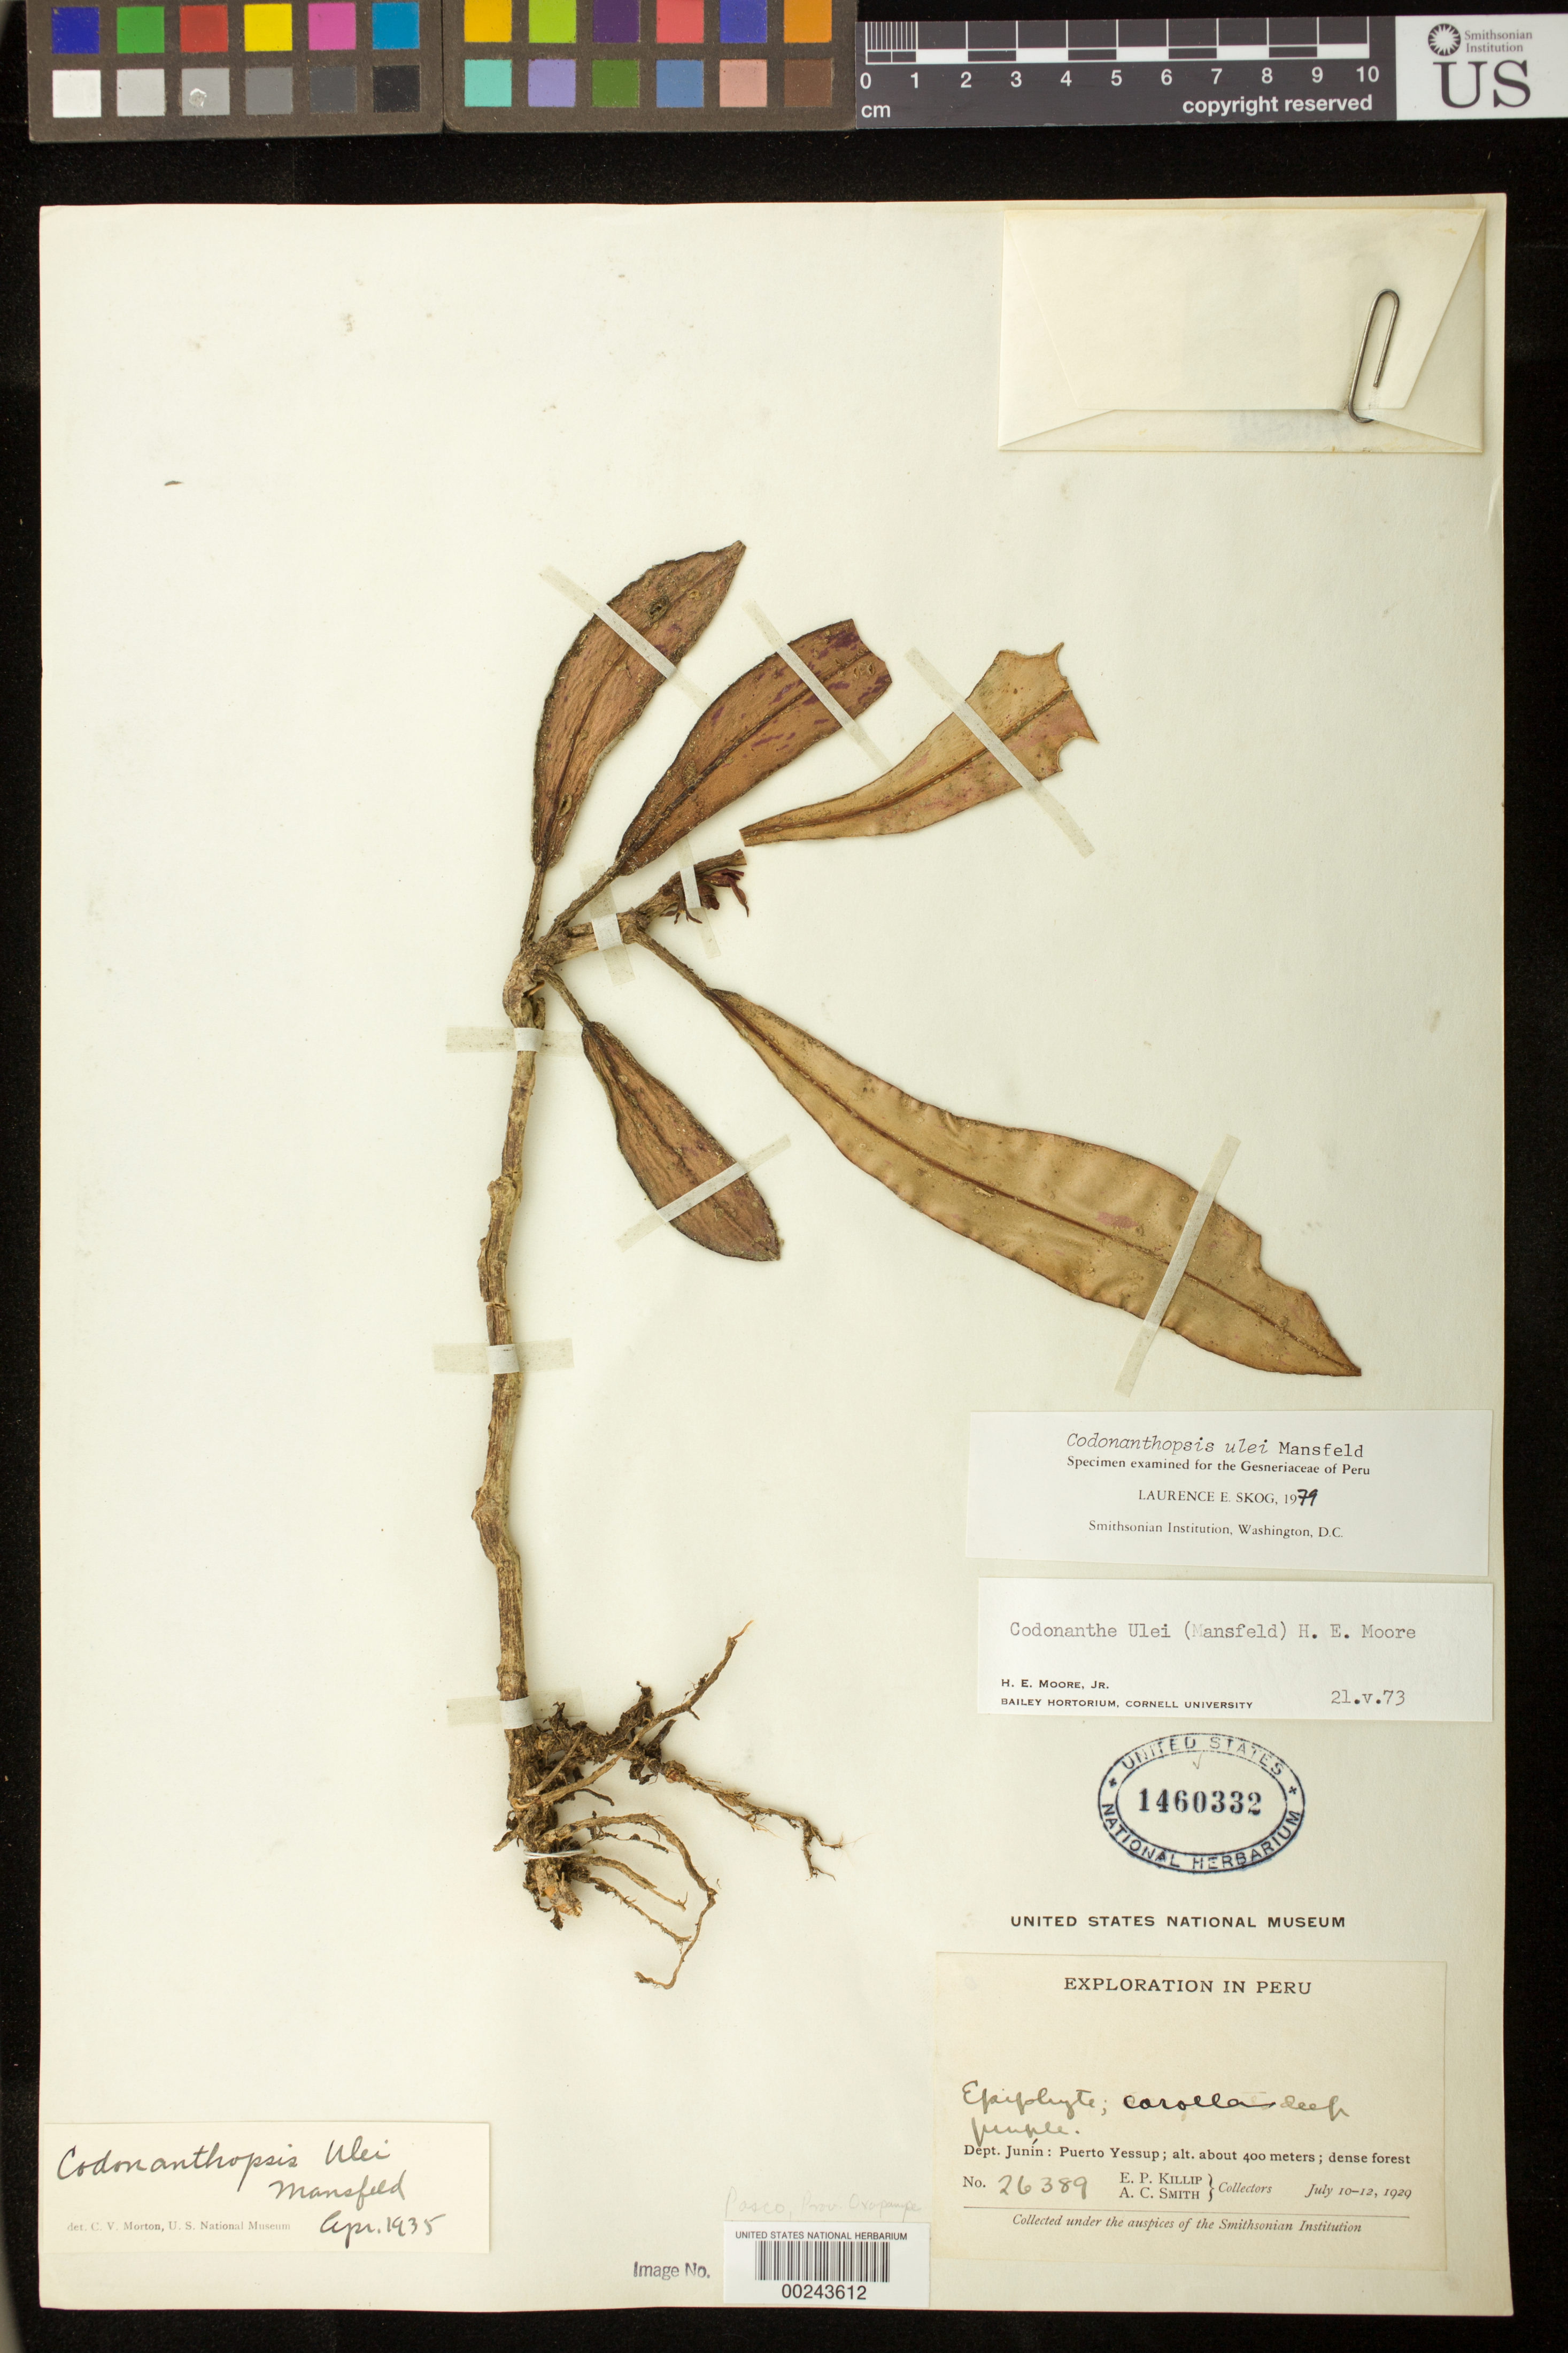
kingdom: Plantae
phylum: Tracheophyta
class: Magnoliopsida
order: Lamiales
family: Gesneriaceae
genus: Codonanthopsis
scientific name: Codonanthopsis ulei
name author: Mansf.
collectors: E. P. Killip & A. C. Smith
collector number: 26389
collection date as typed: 10-12 Jul 1929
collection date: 1929-07-10/1929-07-12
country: Peru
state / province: Junín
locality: Puerto Yessup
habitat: Dense forest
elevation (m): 400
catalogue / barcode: US 1460332